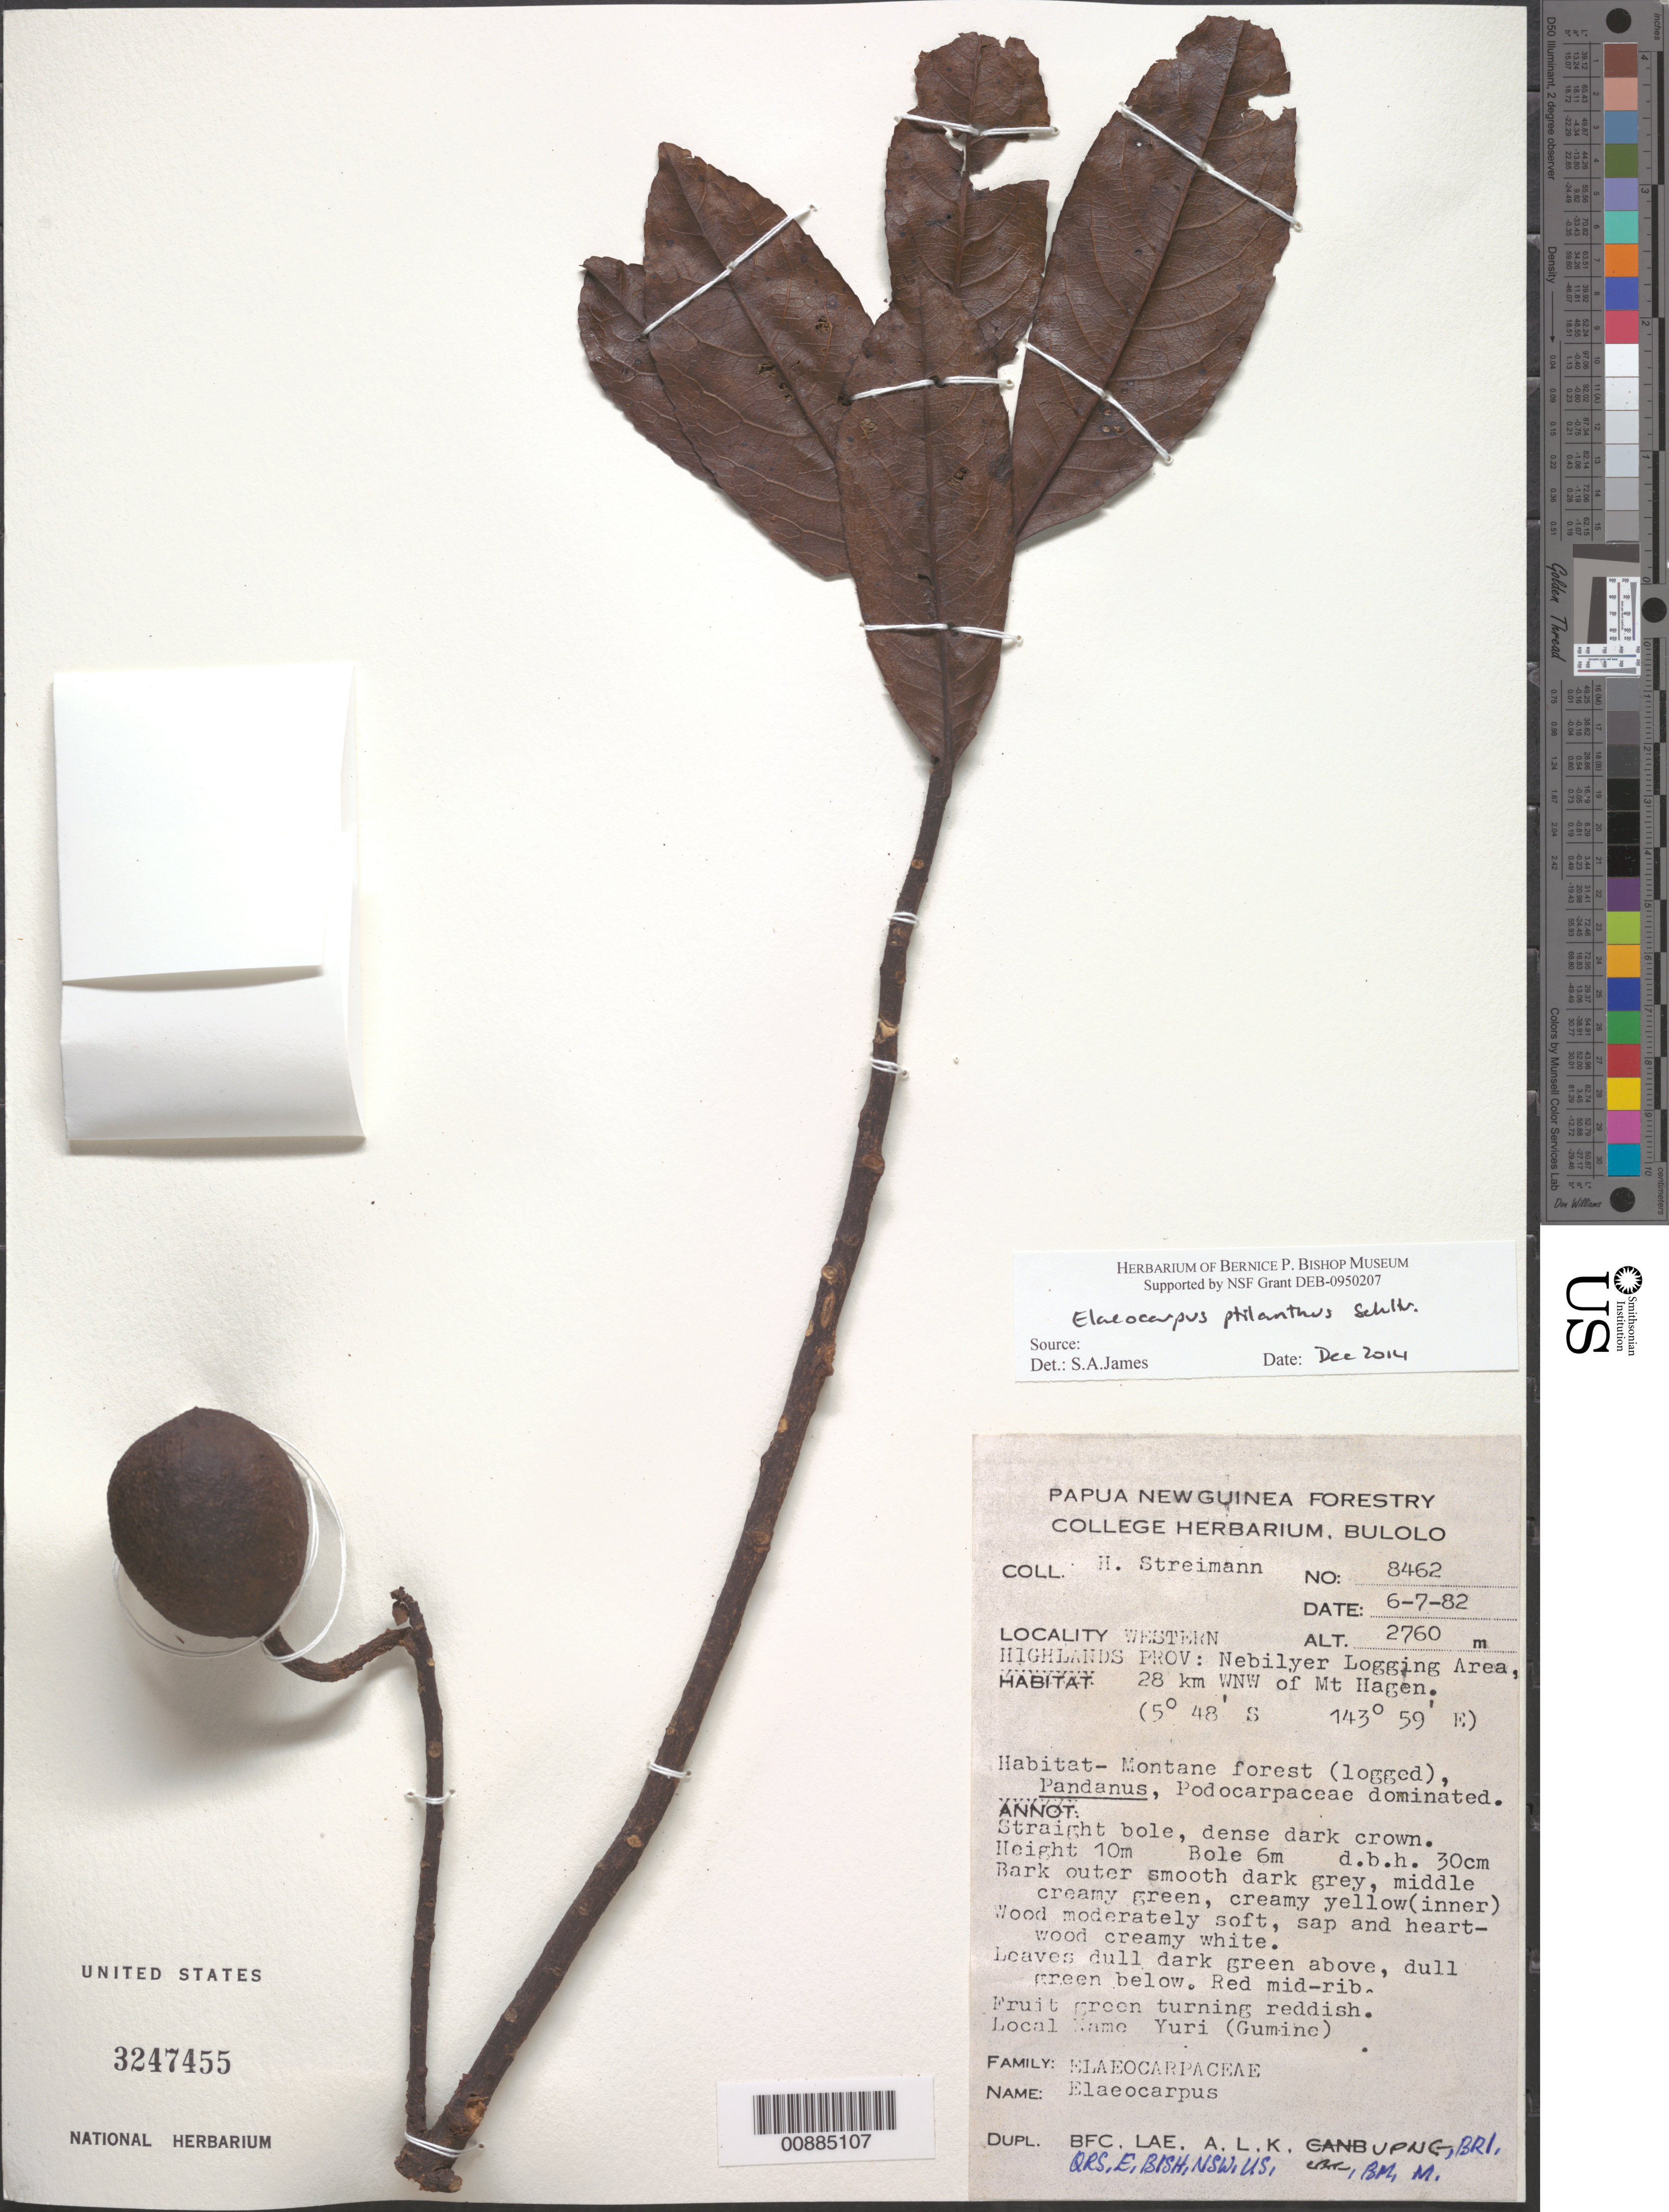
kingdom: Plantae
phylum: Tracheophyta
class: Magnoliopsida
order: Oxalidales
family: Elaeocarpaceae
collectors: H. Streimann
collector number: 8462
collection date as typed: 6-7-82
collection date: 1982-07-06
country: Papua New Guinea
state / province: Western Highlands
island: New Guinea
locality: Nebilyer Logging Area, 28 km WNW of Mt. Hagen.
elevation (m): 2760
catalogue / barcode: US 3247455